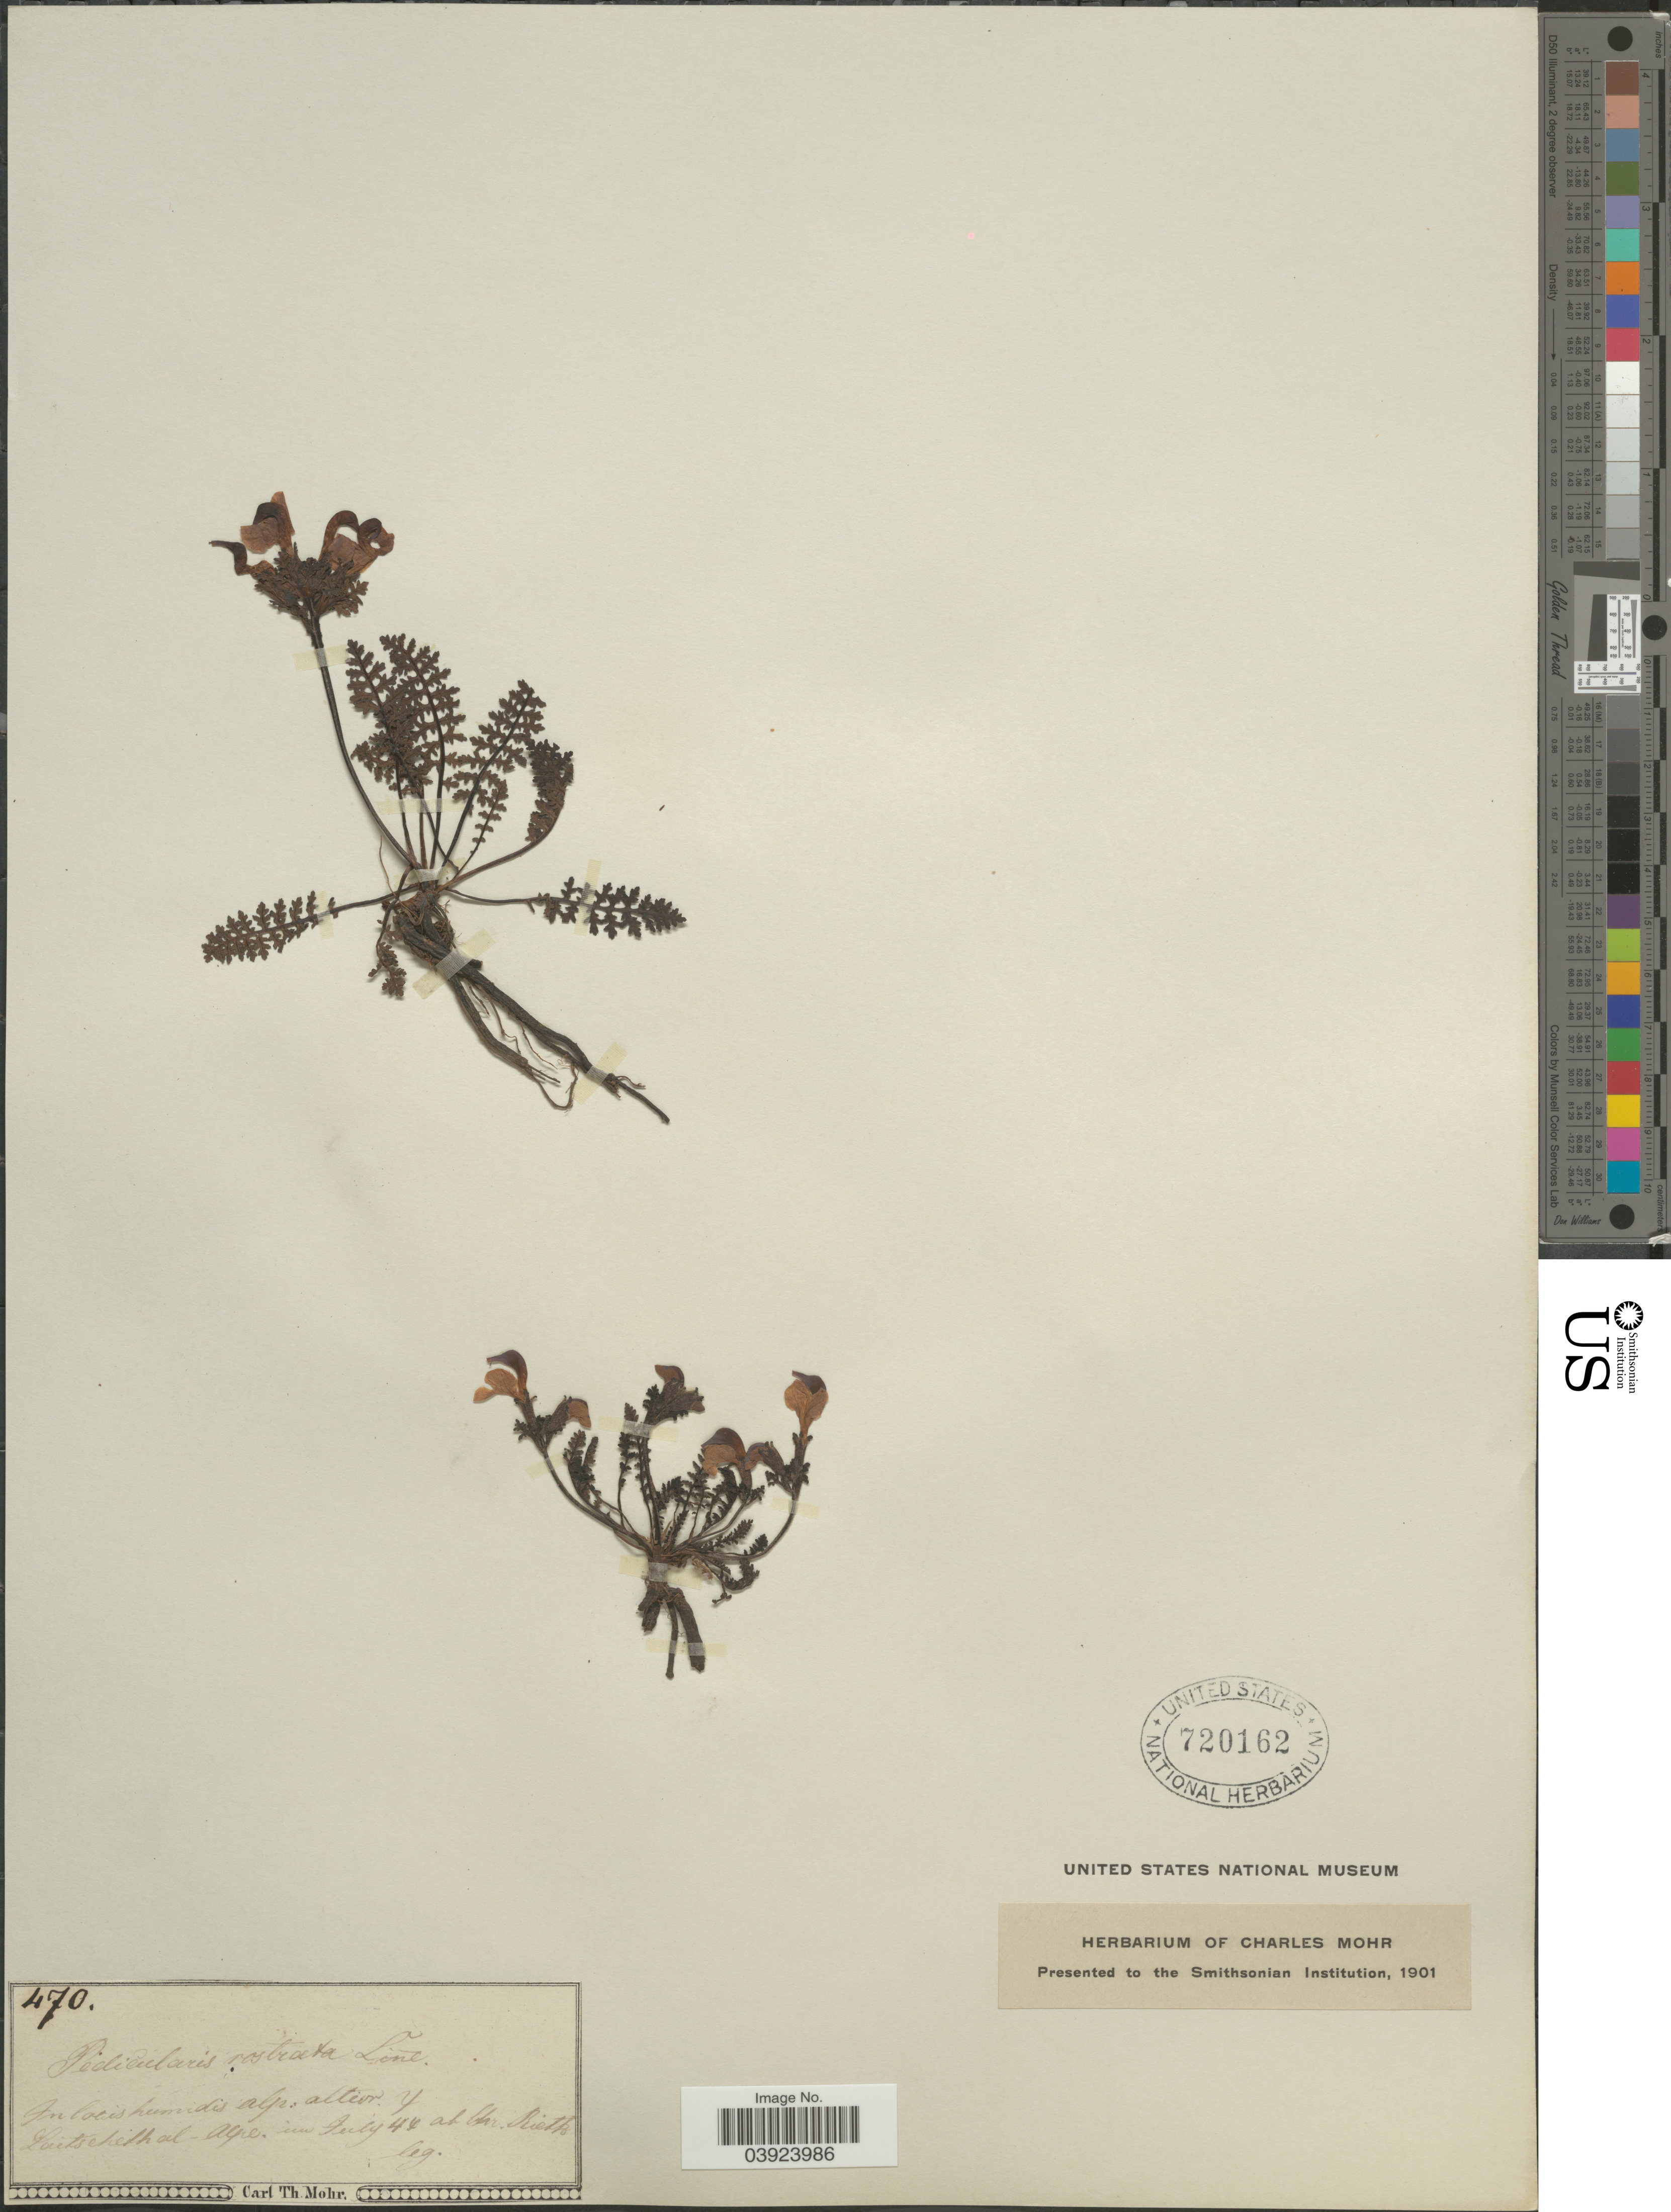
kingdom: Plantae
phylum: Tracheophyta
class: Magnoliopsida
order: Lamiales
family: Orobanchaceae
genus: Pedicularis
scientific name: Pedicularis rostrata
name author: Jacq.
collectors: C. T. Mohr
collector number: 470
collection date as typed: Transcribed d/m/y: /7/44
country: Switzerland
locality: Luitschethal - Alpe.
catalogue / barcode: US 720162